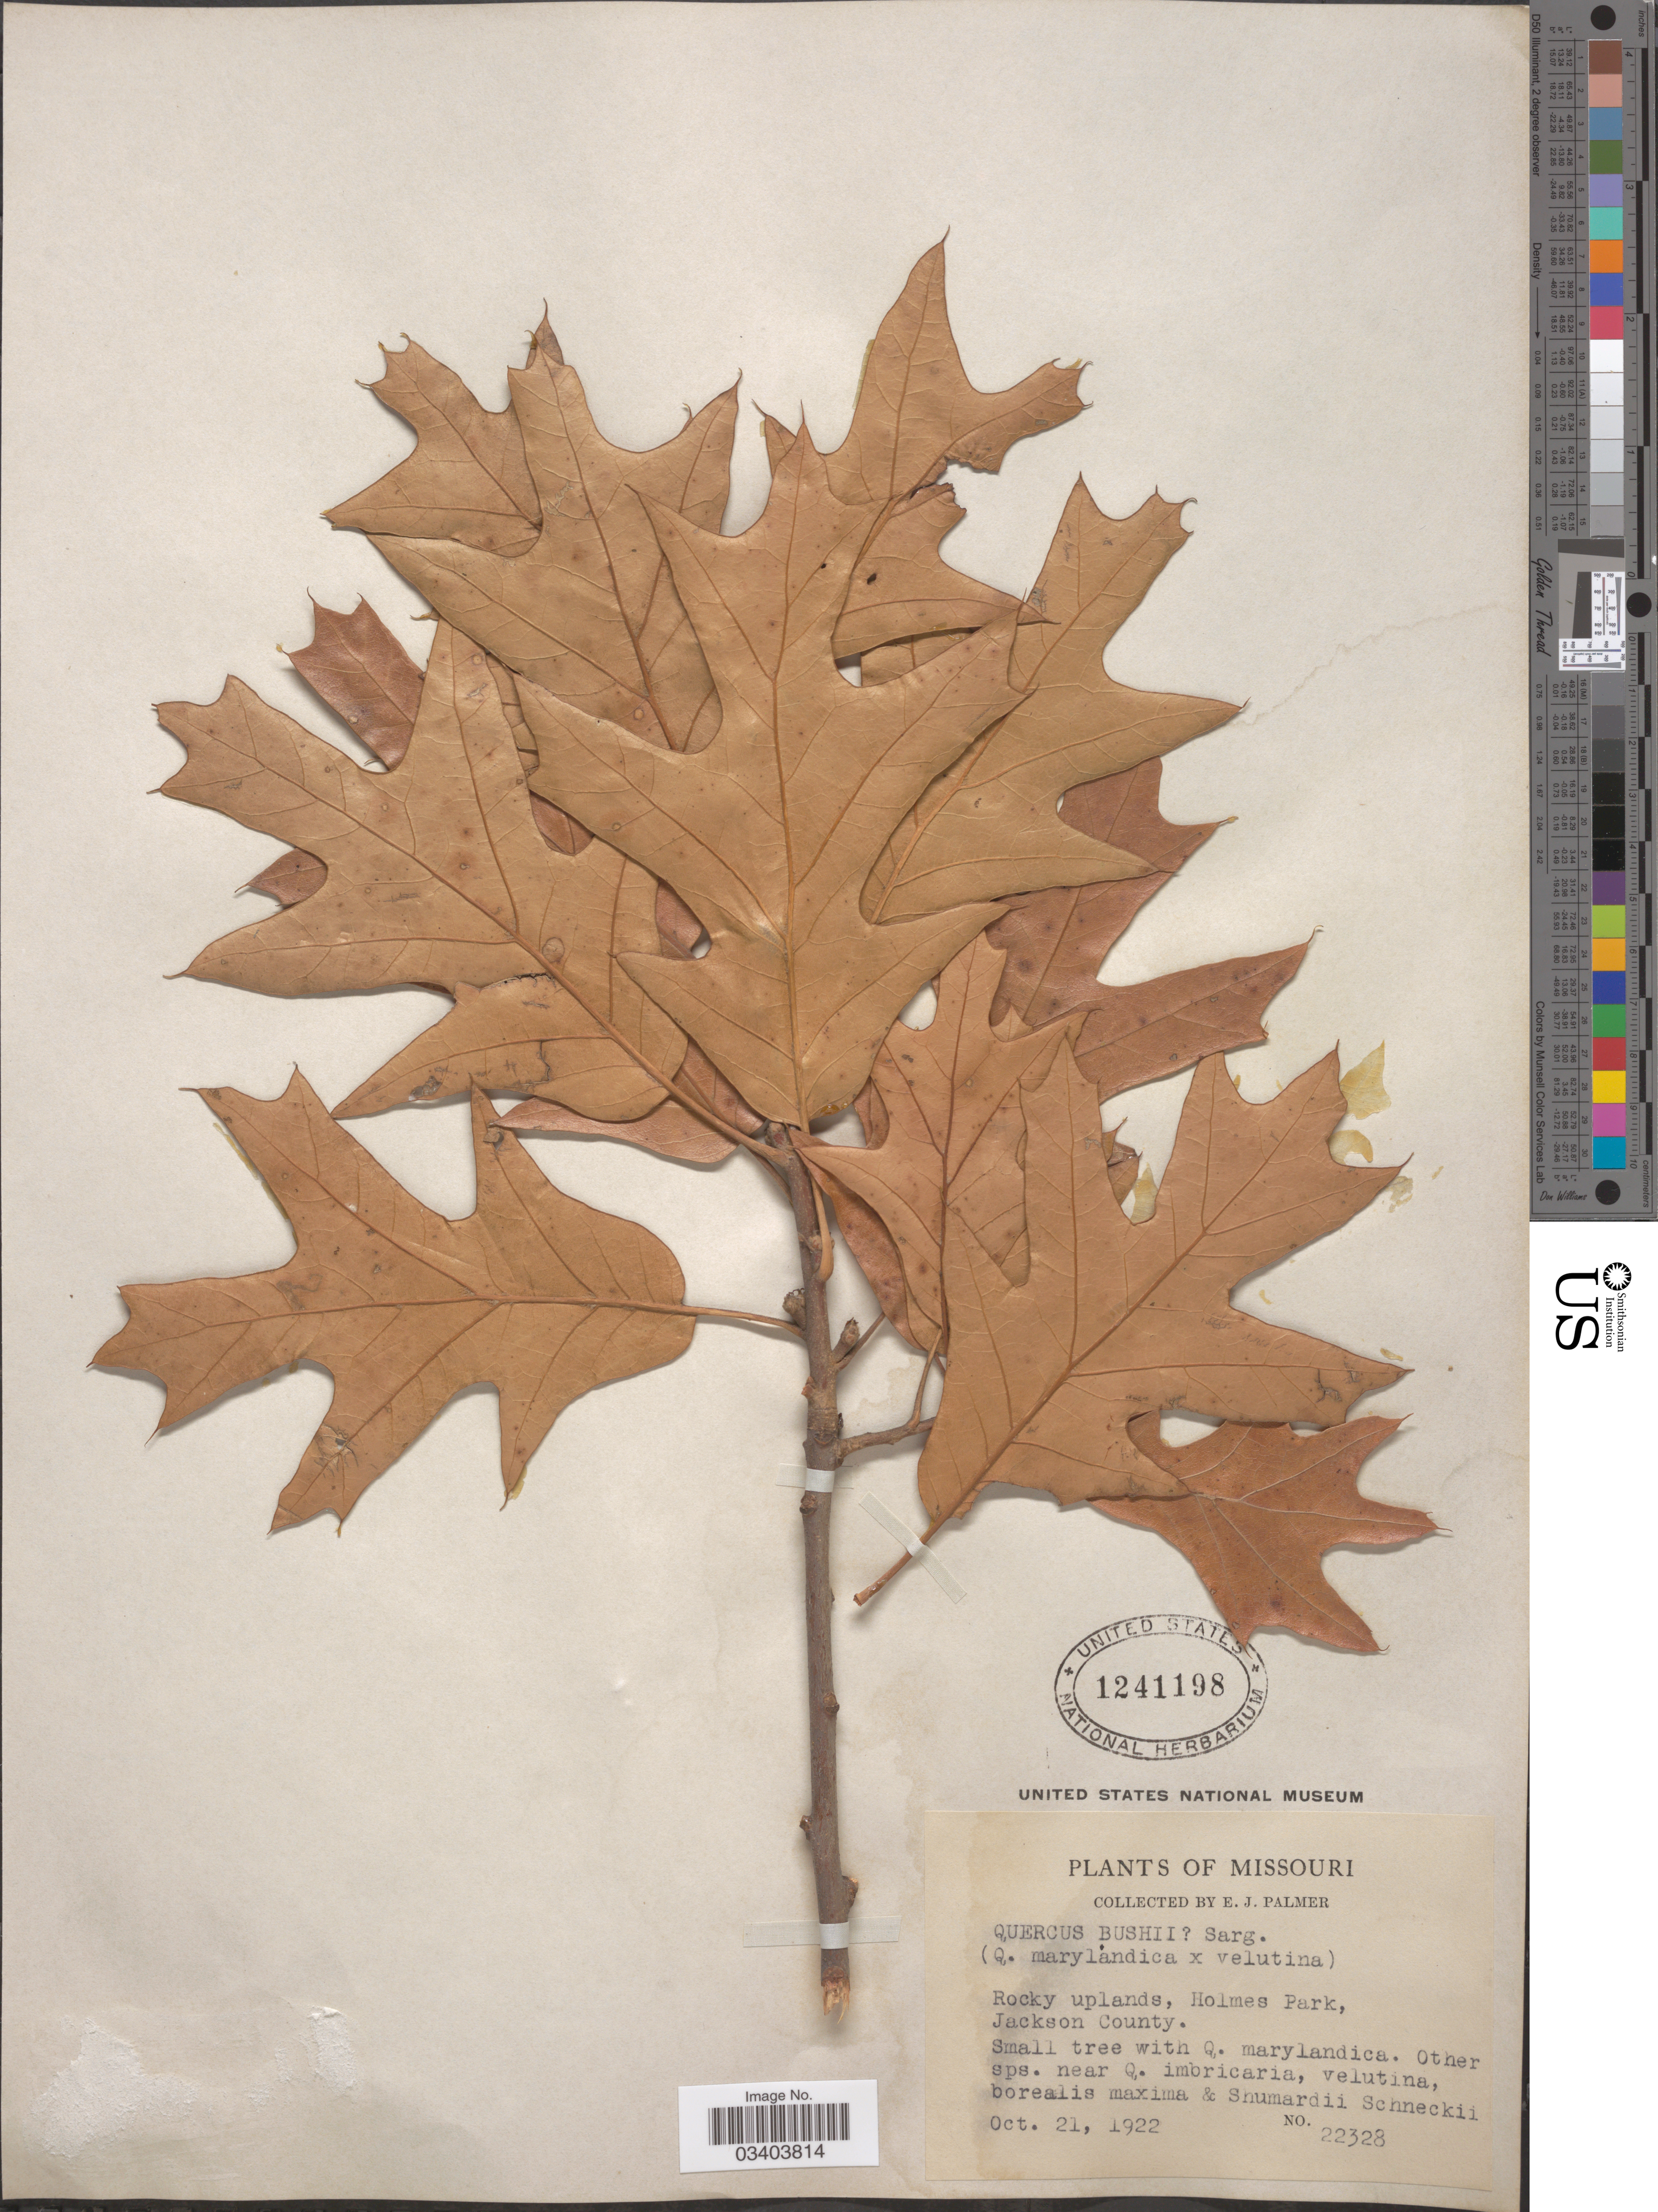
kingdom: Plantae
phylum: Tracheophyta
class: Magnoliopsida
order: Fagales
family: Fagaceae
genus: Quercus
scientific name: Quercus x bushii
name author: Sarg.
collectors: E. J. Palmer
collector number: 22328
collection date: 1922-10-21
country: United States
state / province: Missouri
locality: Rocky uplands, Holmes Park, Jackson County.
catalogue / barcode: US 1241198